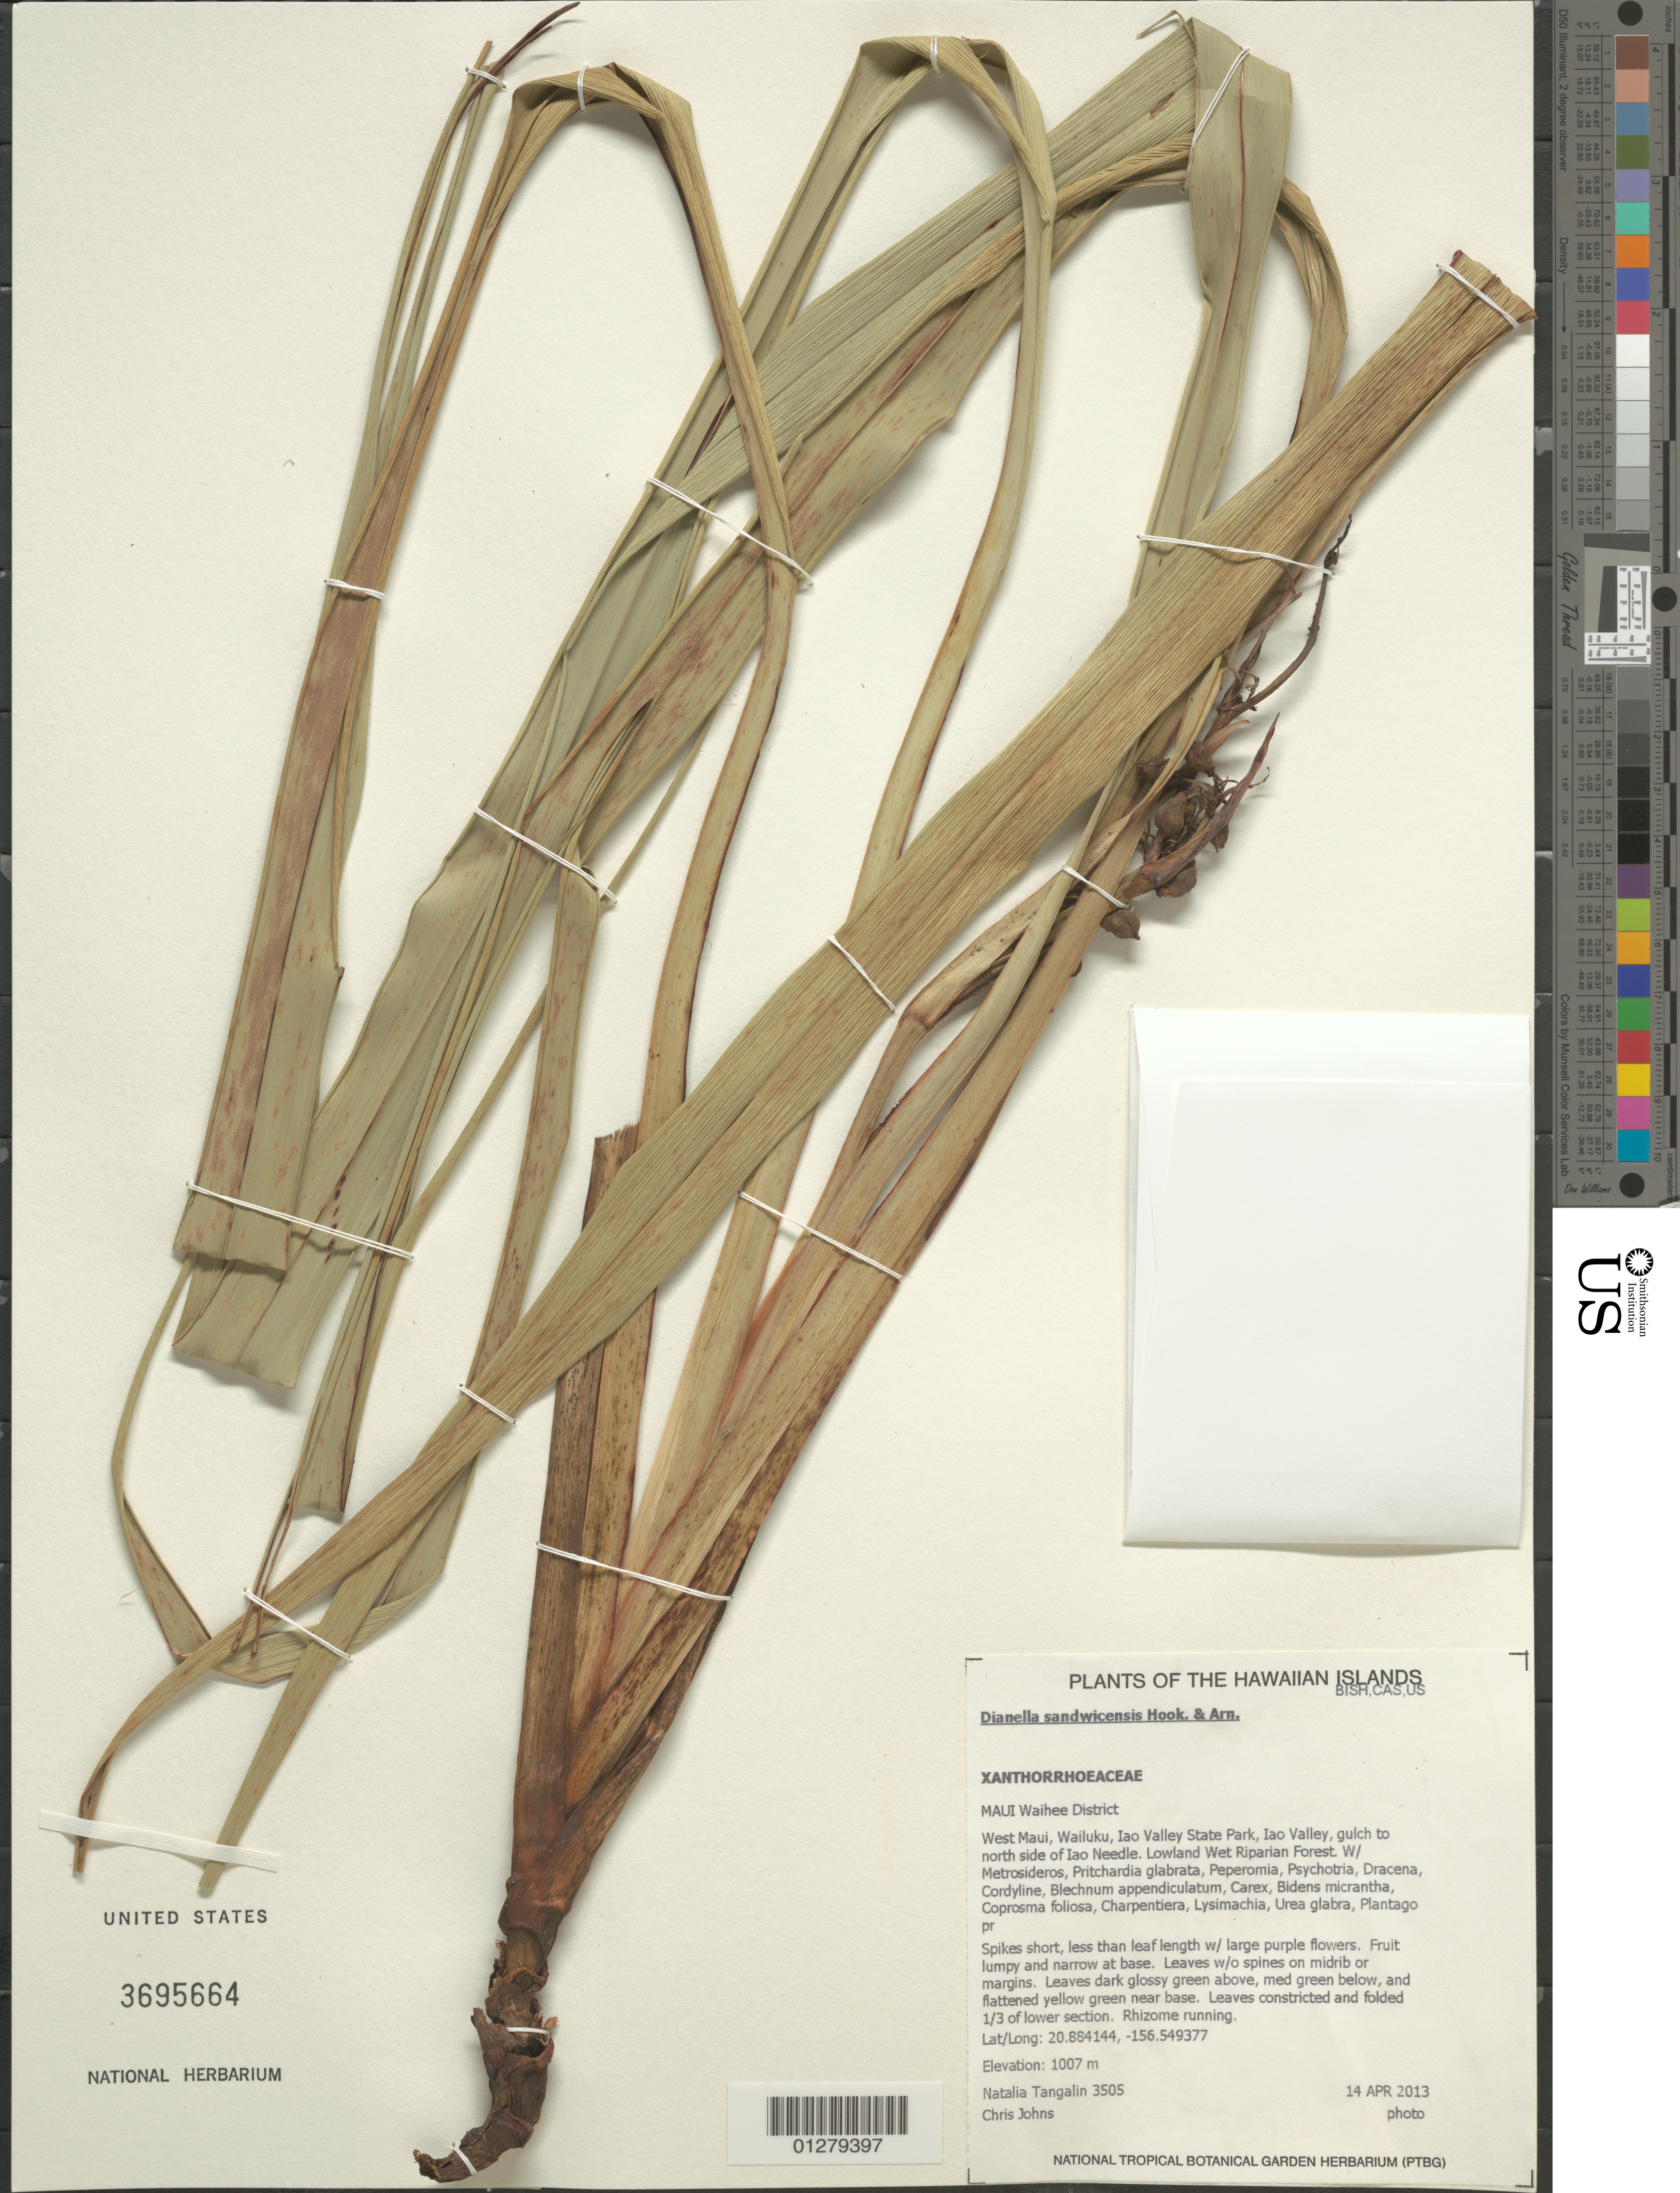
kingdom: Plantae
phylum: Tracheophyta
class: Liliopsida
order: Asparagales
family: Asphodelaceae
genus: Dianella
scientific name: Dianella sandwicensis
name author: Hook. & Arn.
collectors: N. Tangalin & C. Johns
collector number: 3505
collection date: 2013-04-14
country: United States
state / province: Hawaii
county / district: Maui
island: Maui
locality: Waihee District, West Maui, Wailuku, Iao Valley State Park, Iao Valley, gulch to north side of Iao Needle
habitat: Lowland wet riparian forest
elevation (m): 1007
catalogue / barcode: US 3695664